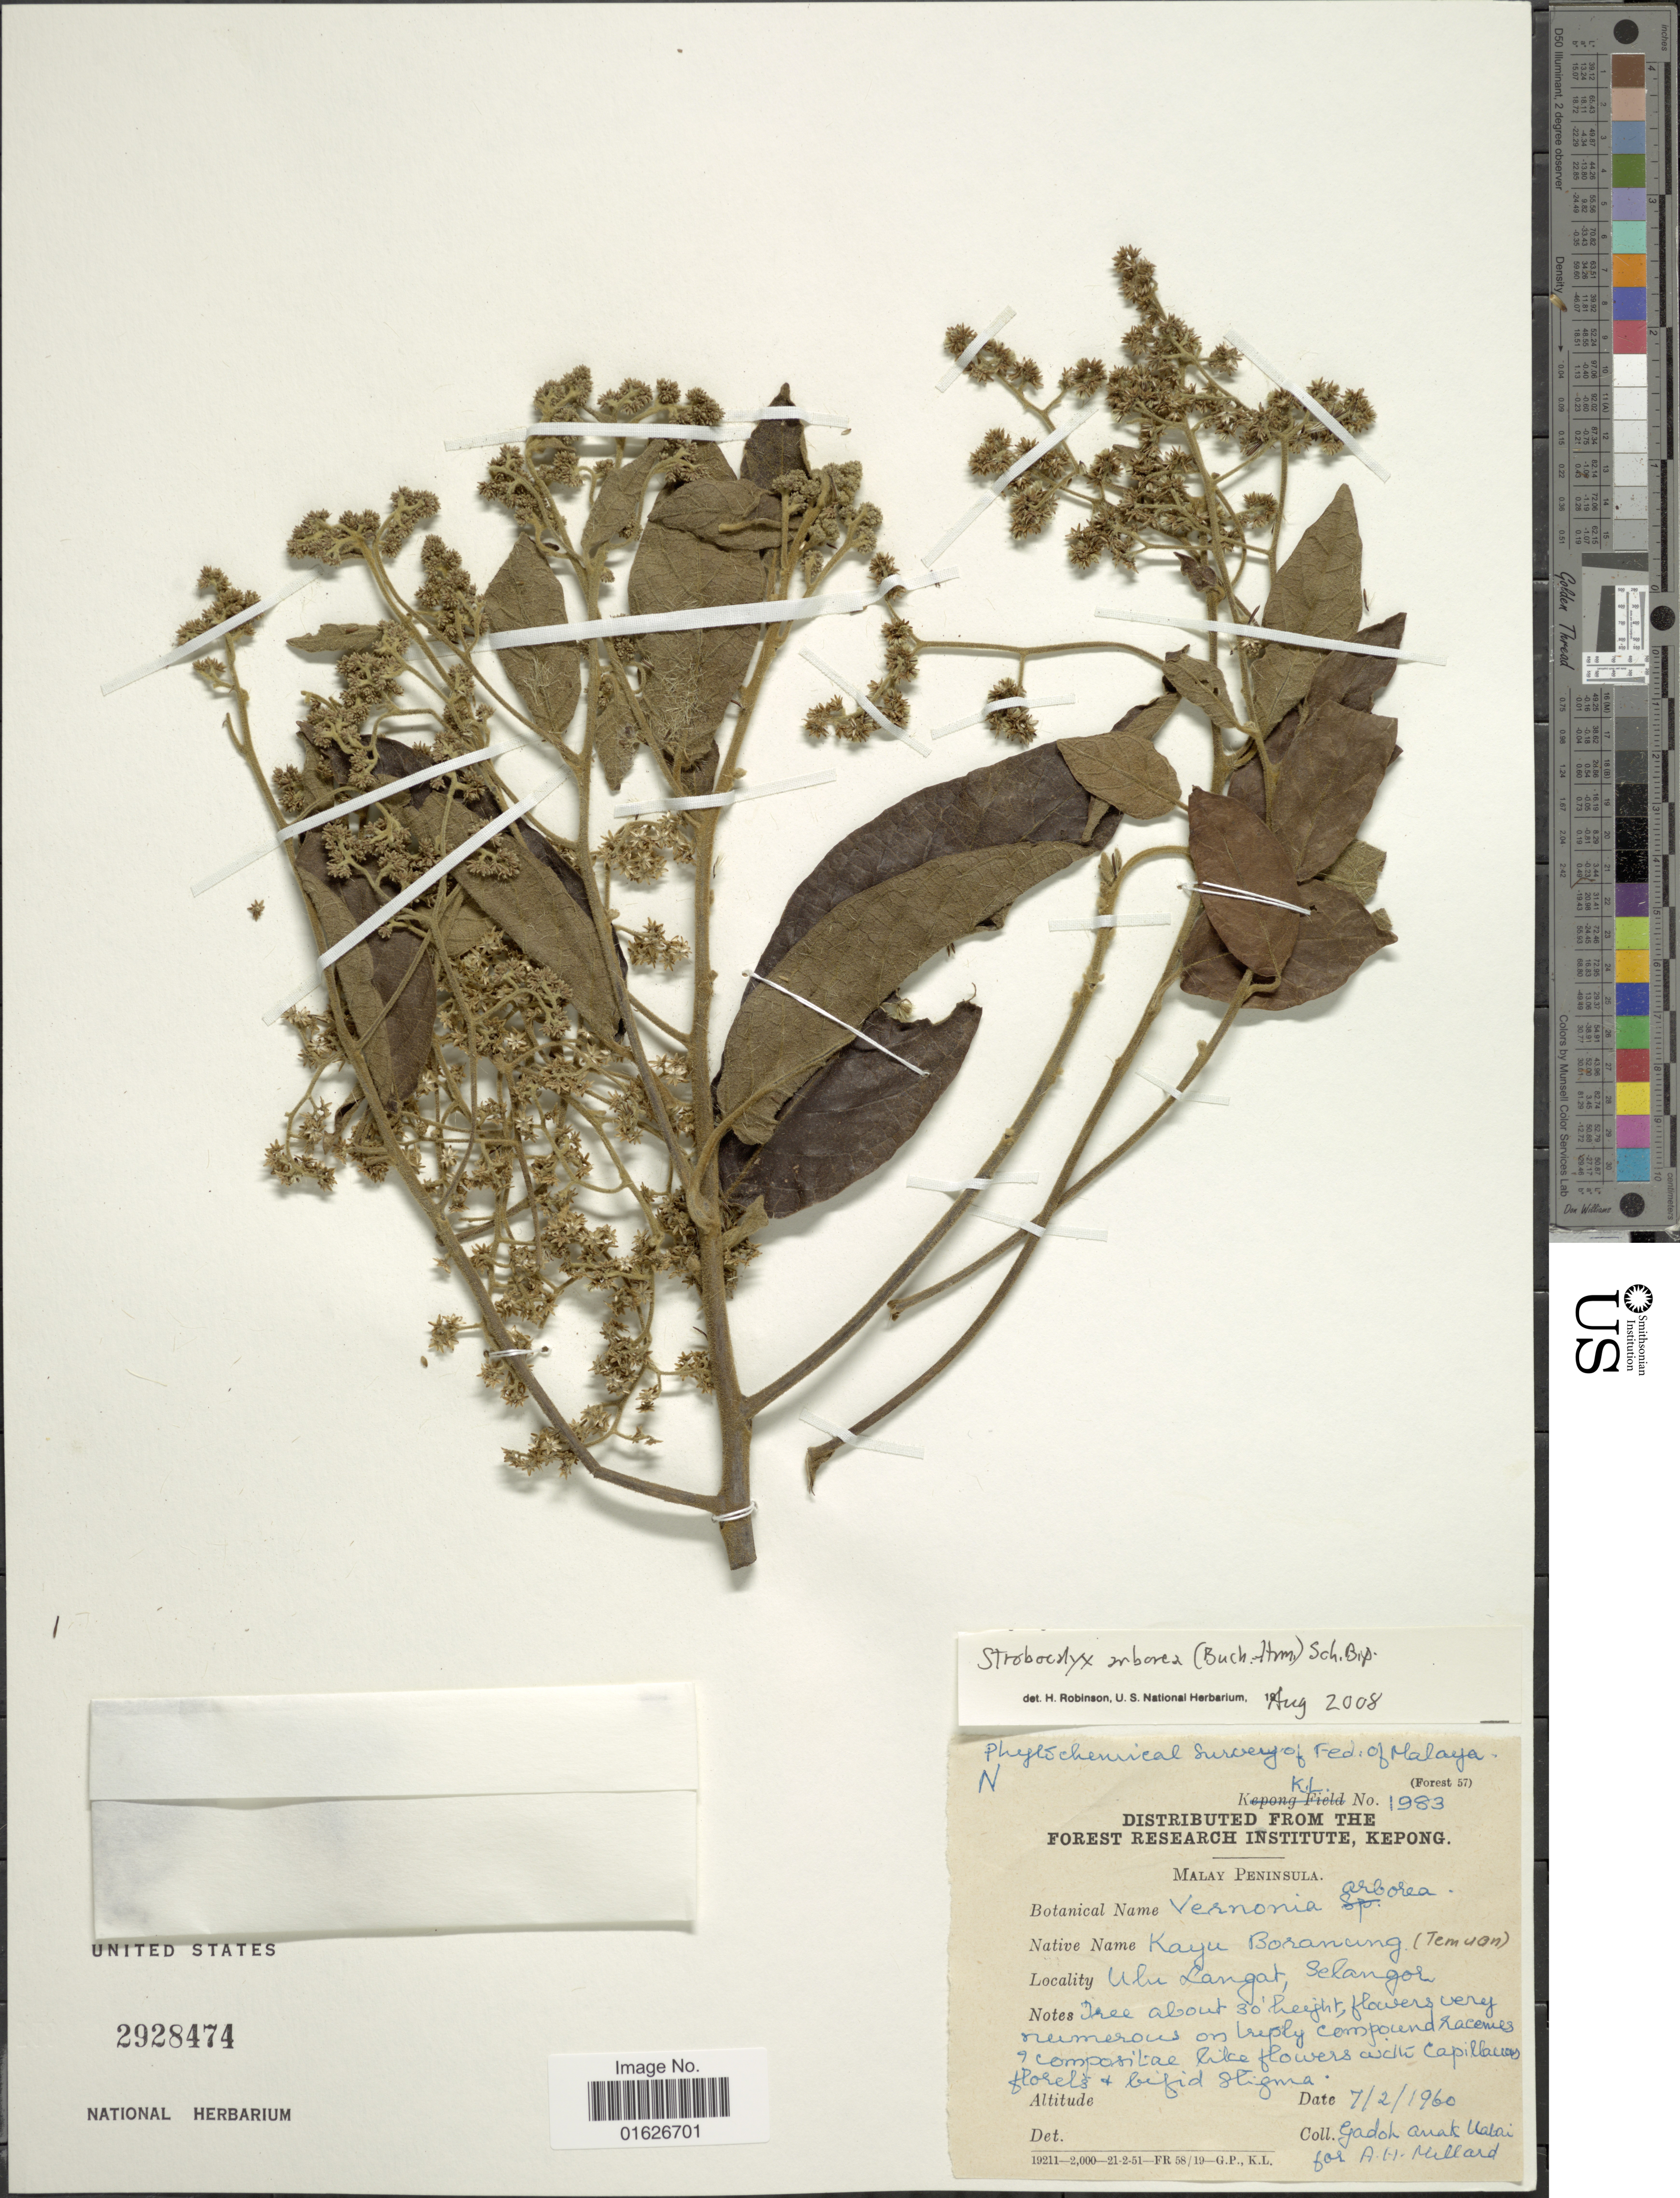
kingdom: Plantae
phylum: Tracheophyta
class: Magnoliopsida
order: Asterales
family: Asteraceae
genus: Strobocalyx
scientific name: Strobocalyx arborea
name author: (Buch.-Ham.) Sch. Bip.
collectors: A. Millard & G. Umbai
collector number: KIL 1983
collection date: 1960-02-07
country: Malaysia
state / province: Selangor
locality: Ulu Langat.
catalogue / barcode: US 2928474